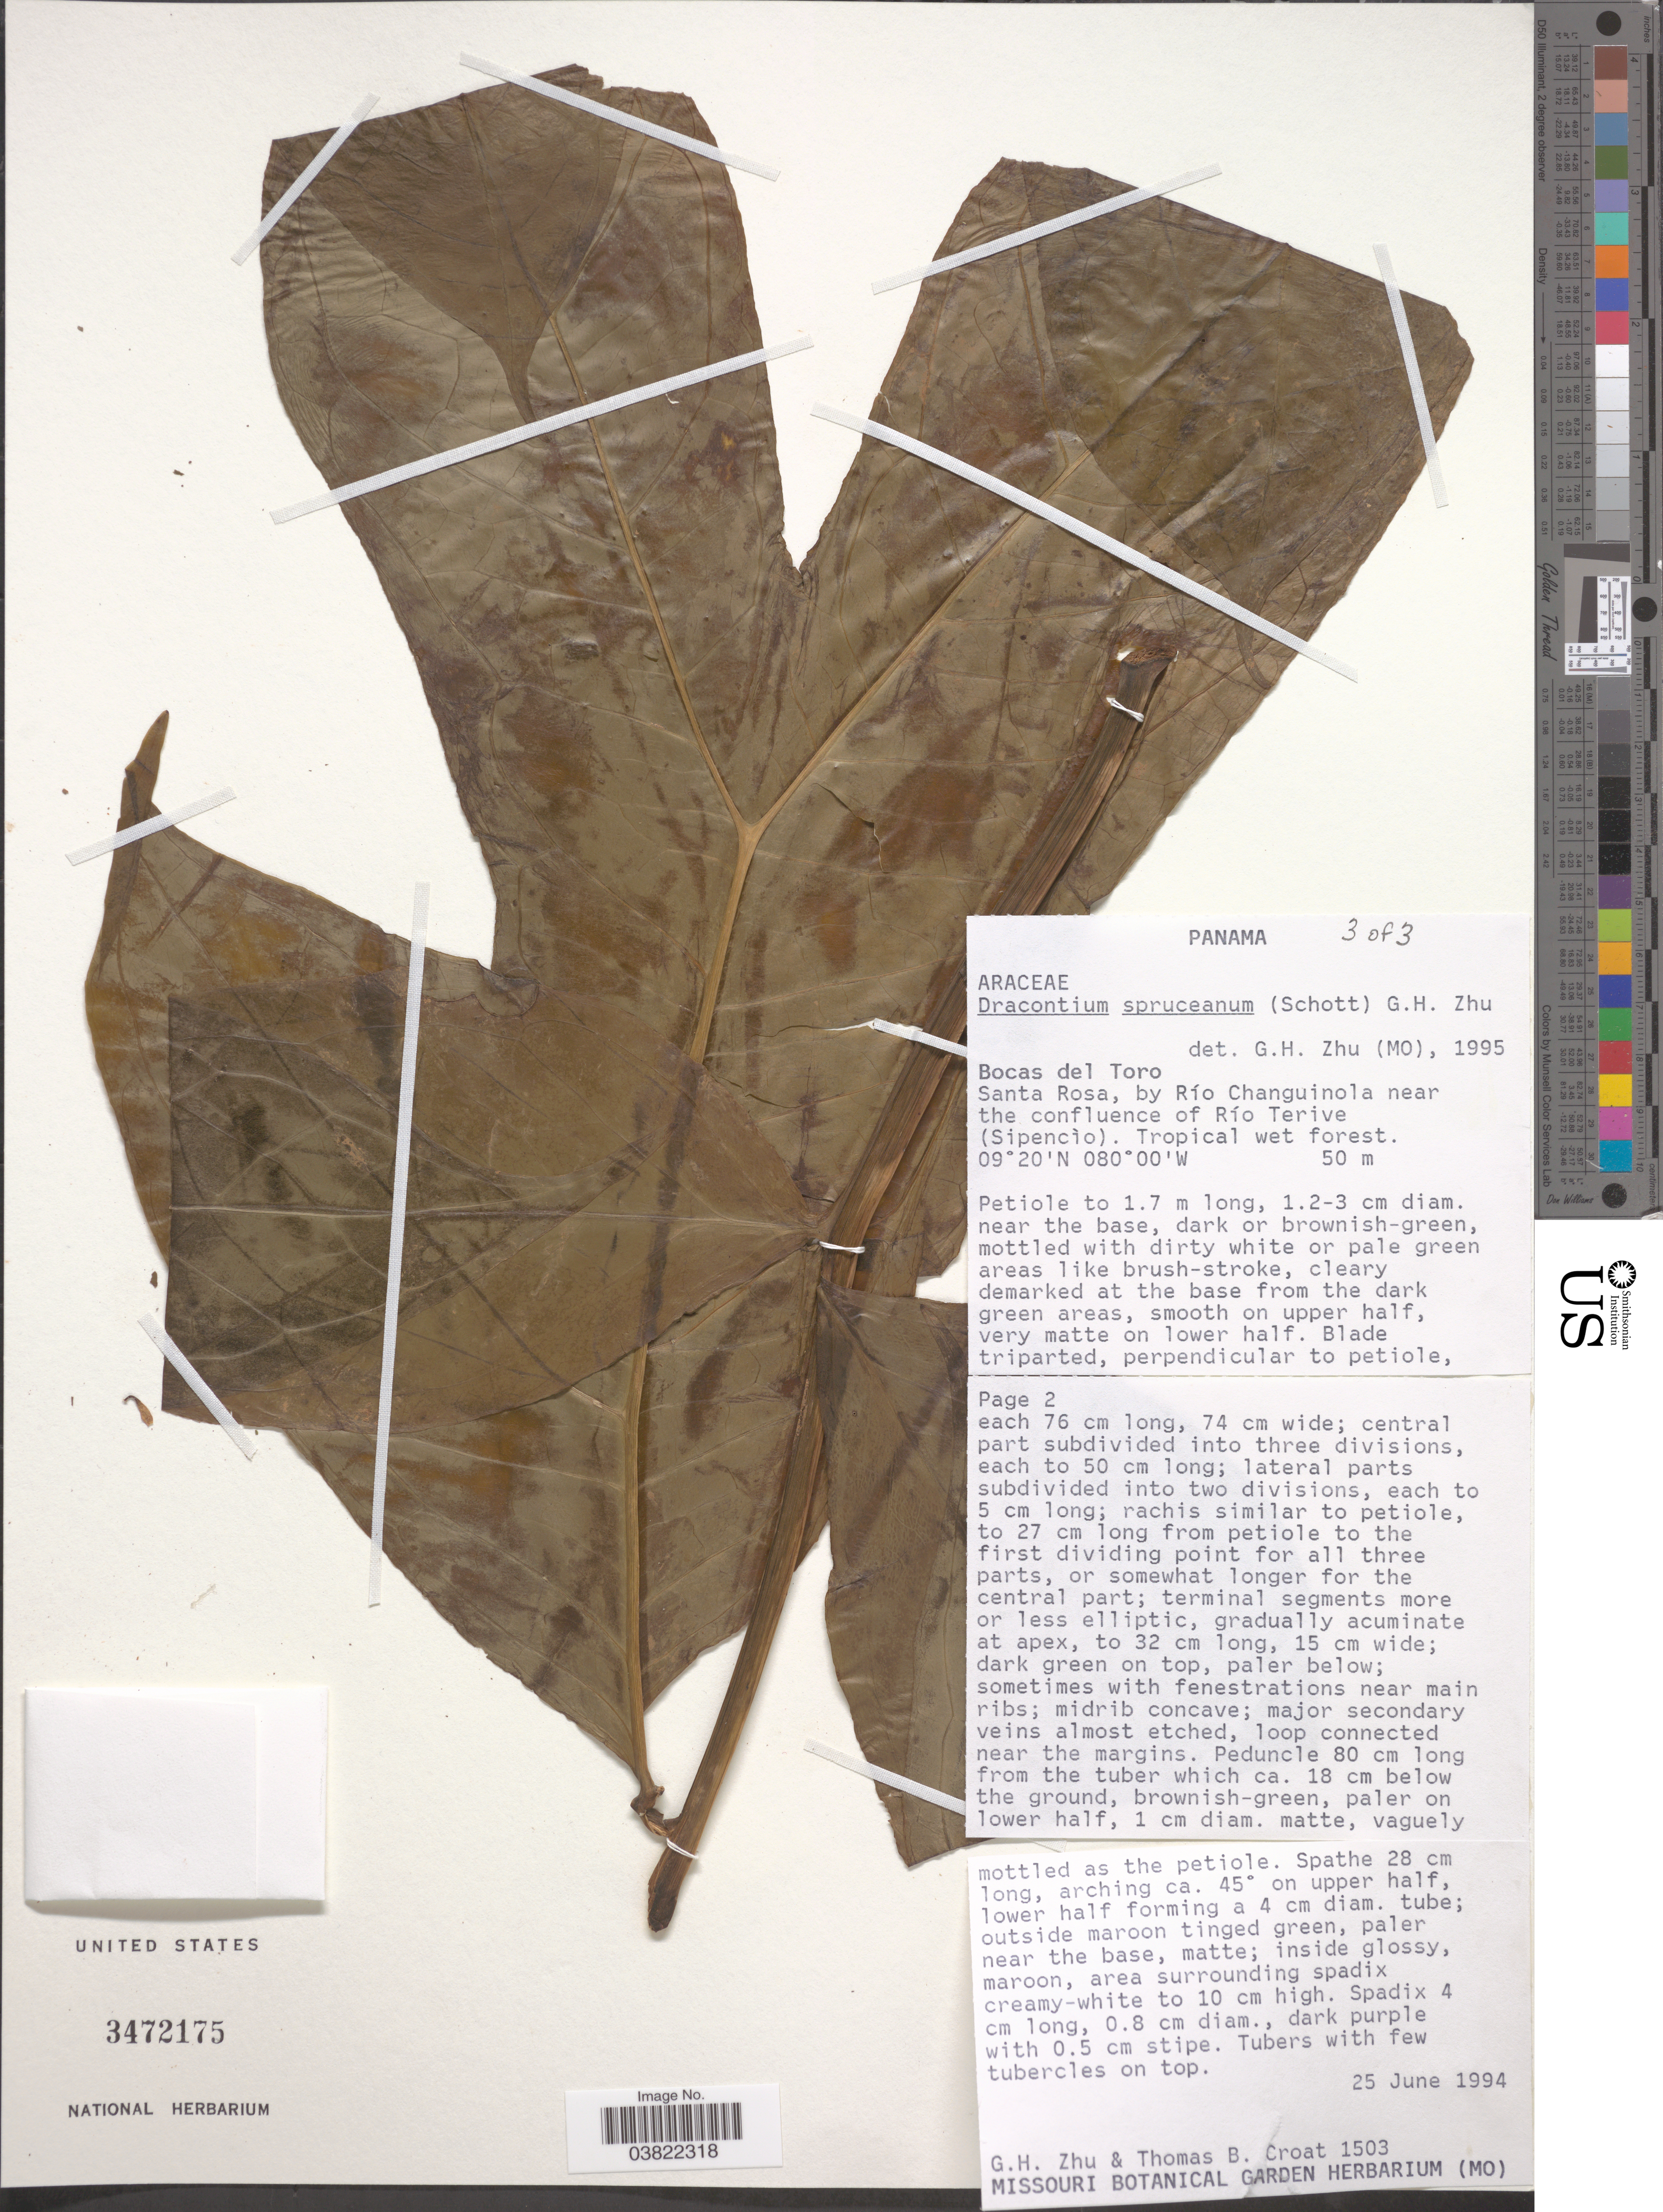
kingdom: Plantae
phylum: Tracheophyta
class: Liliopsida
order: Alismatales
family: Araceae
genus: Dracontium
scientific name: Dracontium spruceanum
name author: (Schott) G.H. Zhu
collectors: G. H. Zhu & T. B. Croat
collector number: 1503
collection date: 1994-06-25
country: Panama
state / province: Bocas del Toro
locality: Santa Rosa, by Río Changuinola near the confluence of Río Terive (Sipencío). Tropical wet forest.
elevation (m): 50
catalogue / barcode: US 3472175